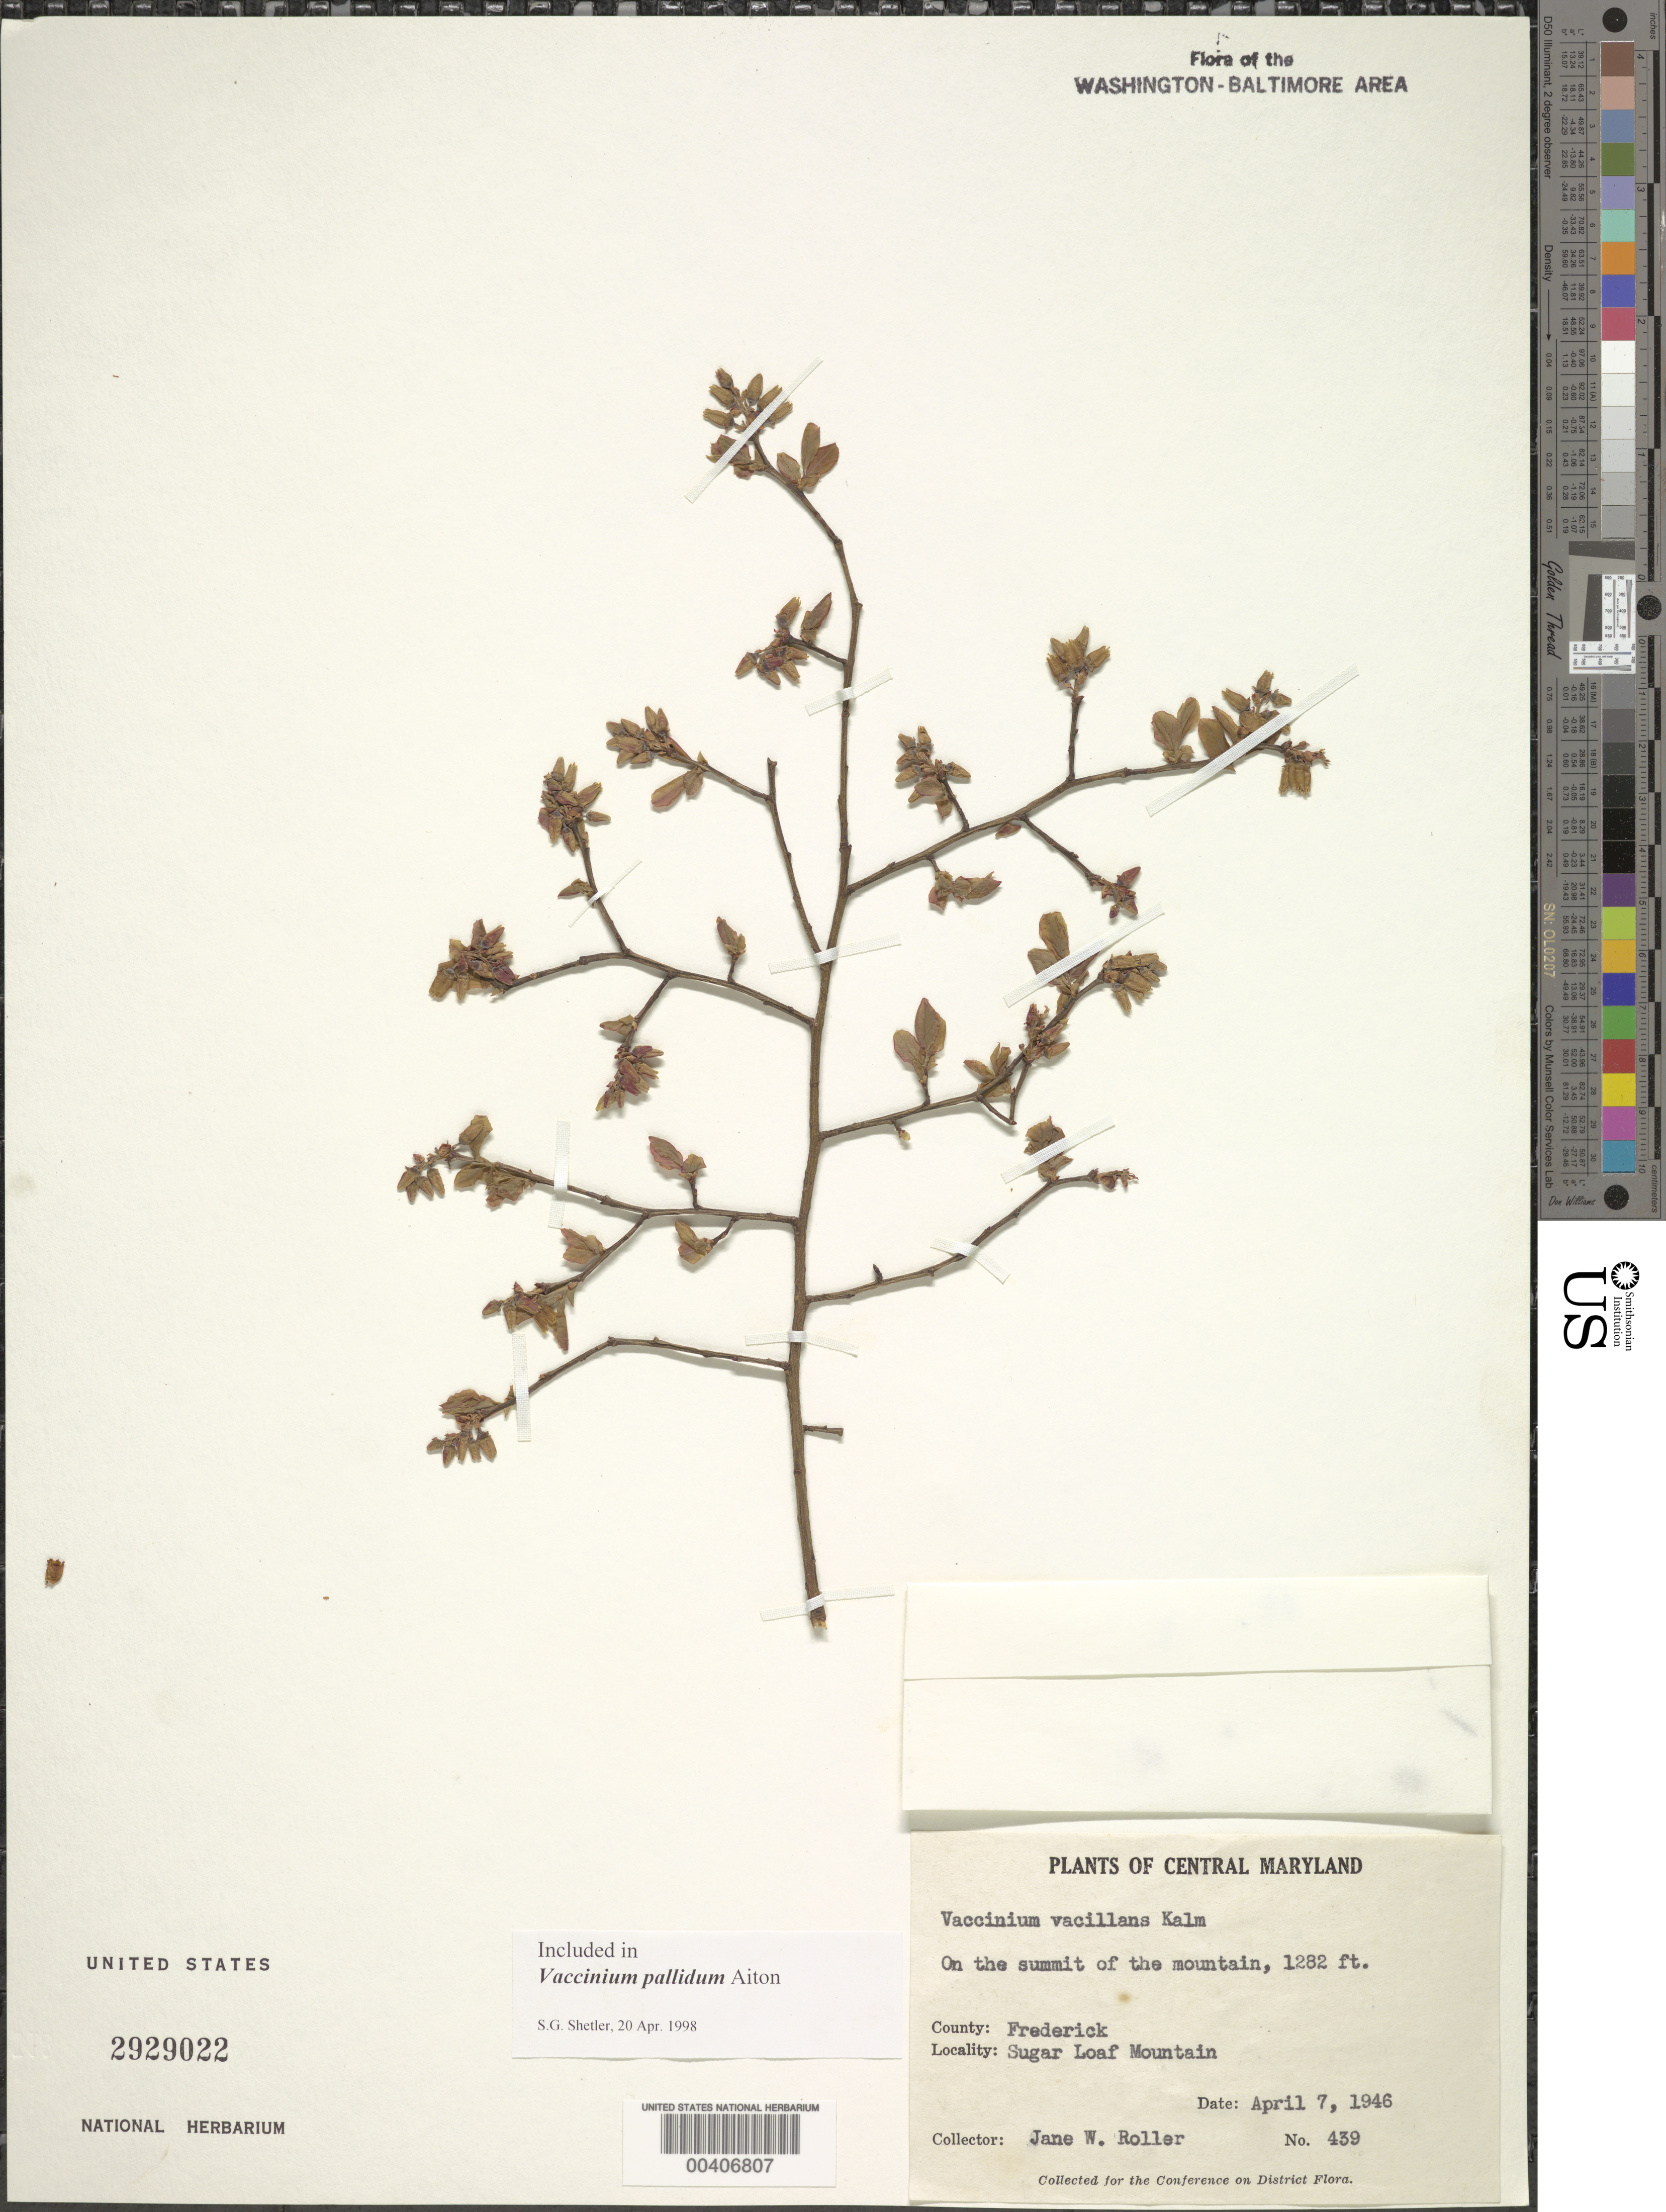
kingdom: Plantae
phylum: Tracheophyta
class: Magnoliopsida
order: Ericales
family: Ericaceae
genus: Vaccinium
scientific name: Vaccinium pallidum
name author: Aiton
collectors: J. W. Roller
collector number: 439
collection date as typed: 07 Apr 1946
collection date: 1946-04-07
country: United States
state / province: Maryland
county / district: Frederick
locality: Sugar Loaf Mountain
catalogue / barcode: US 2929022